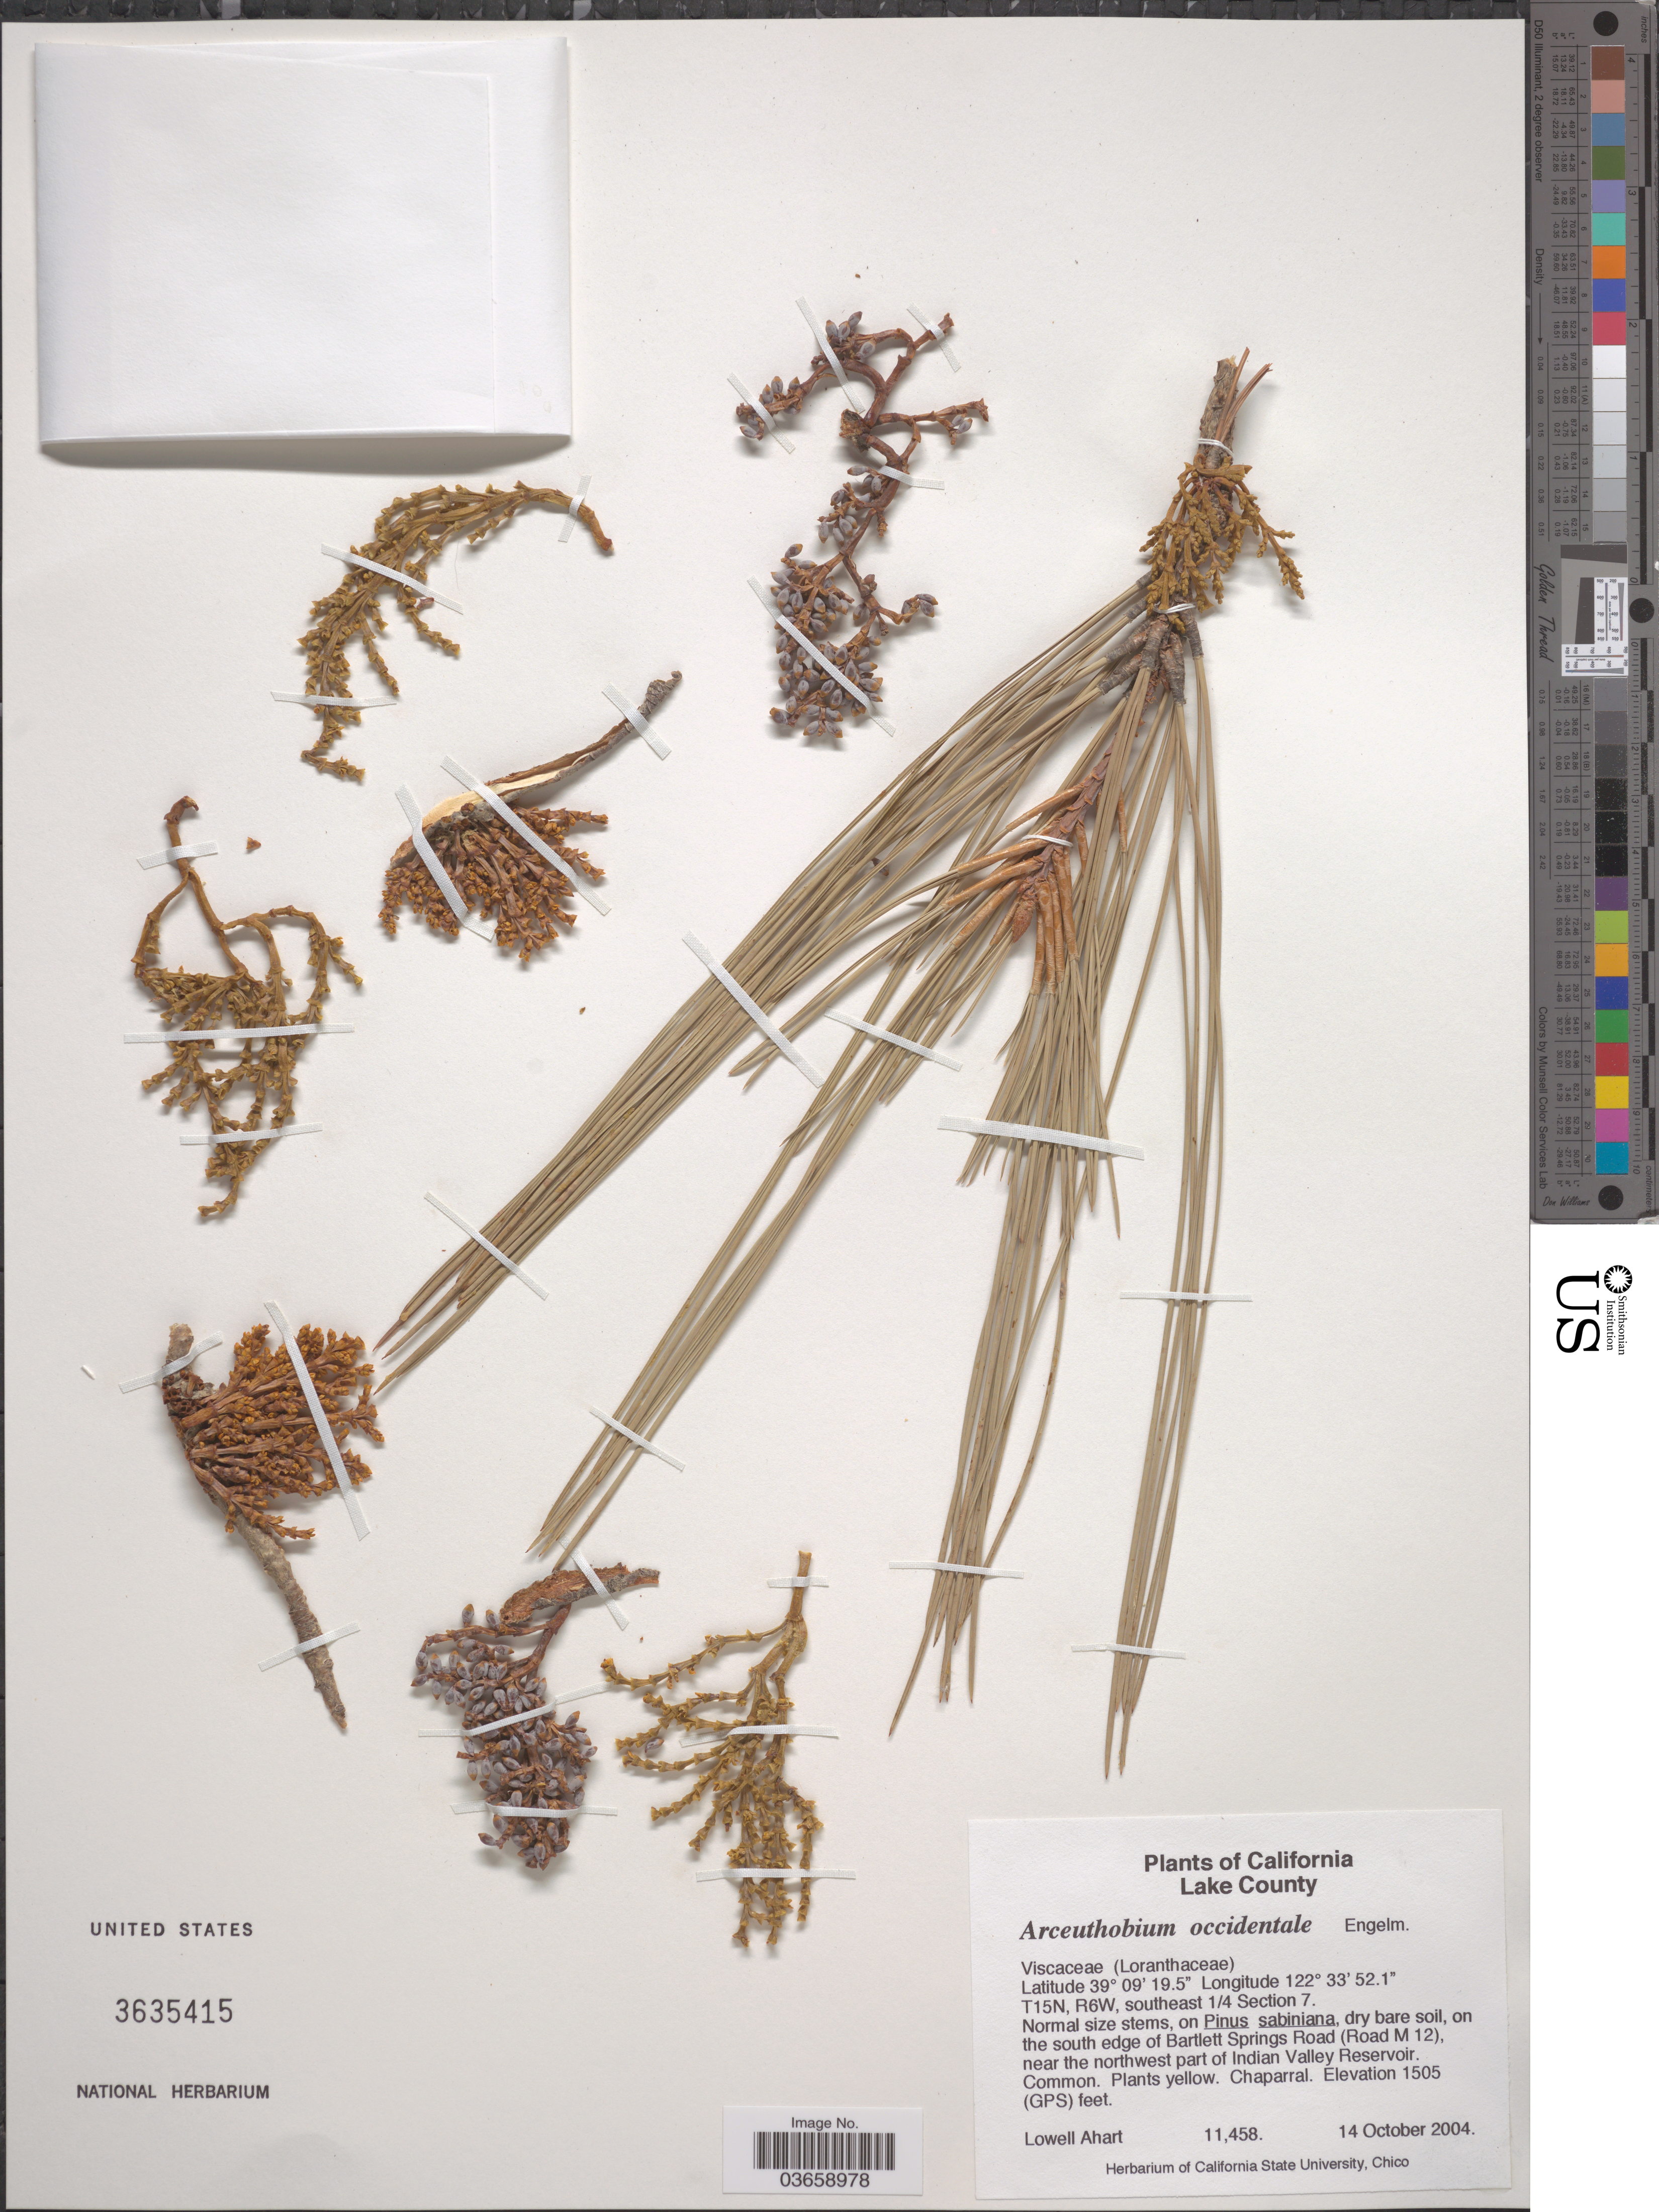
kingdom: Plantae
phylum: Tracheophyta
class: Magnoliopsida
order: Santalales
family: Viscaceae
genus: Arceuthobium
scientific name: Arceuthobium occidentale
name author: Engelm.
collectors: L. Ahart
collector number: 11458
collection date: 2004-10-14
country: United States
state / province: California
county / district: Lake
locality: Lake County. T15N, R6W, southeast 1/4 Section 7. The south edge of Bartlett Springs Road (Road M 12), near the northwest part of Indian Valley Reservoir.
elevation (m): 459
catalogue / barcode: US 3635415